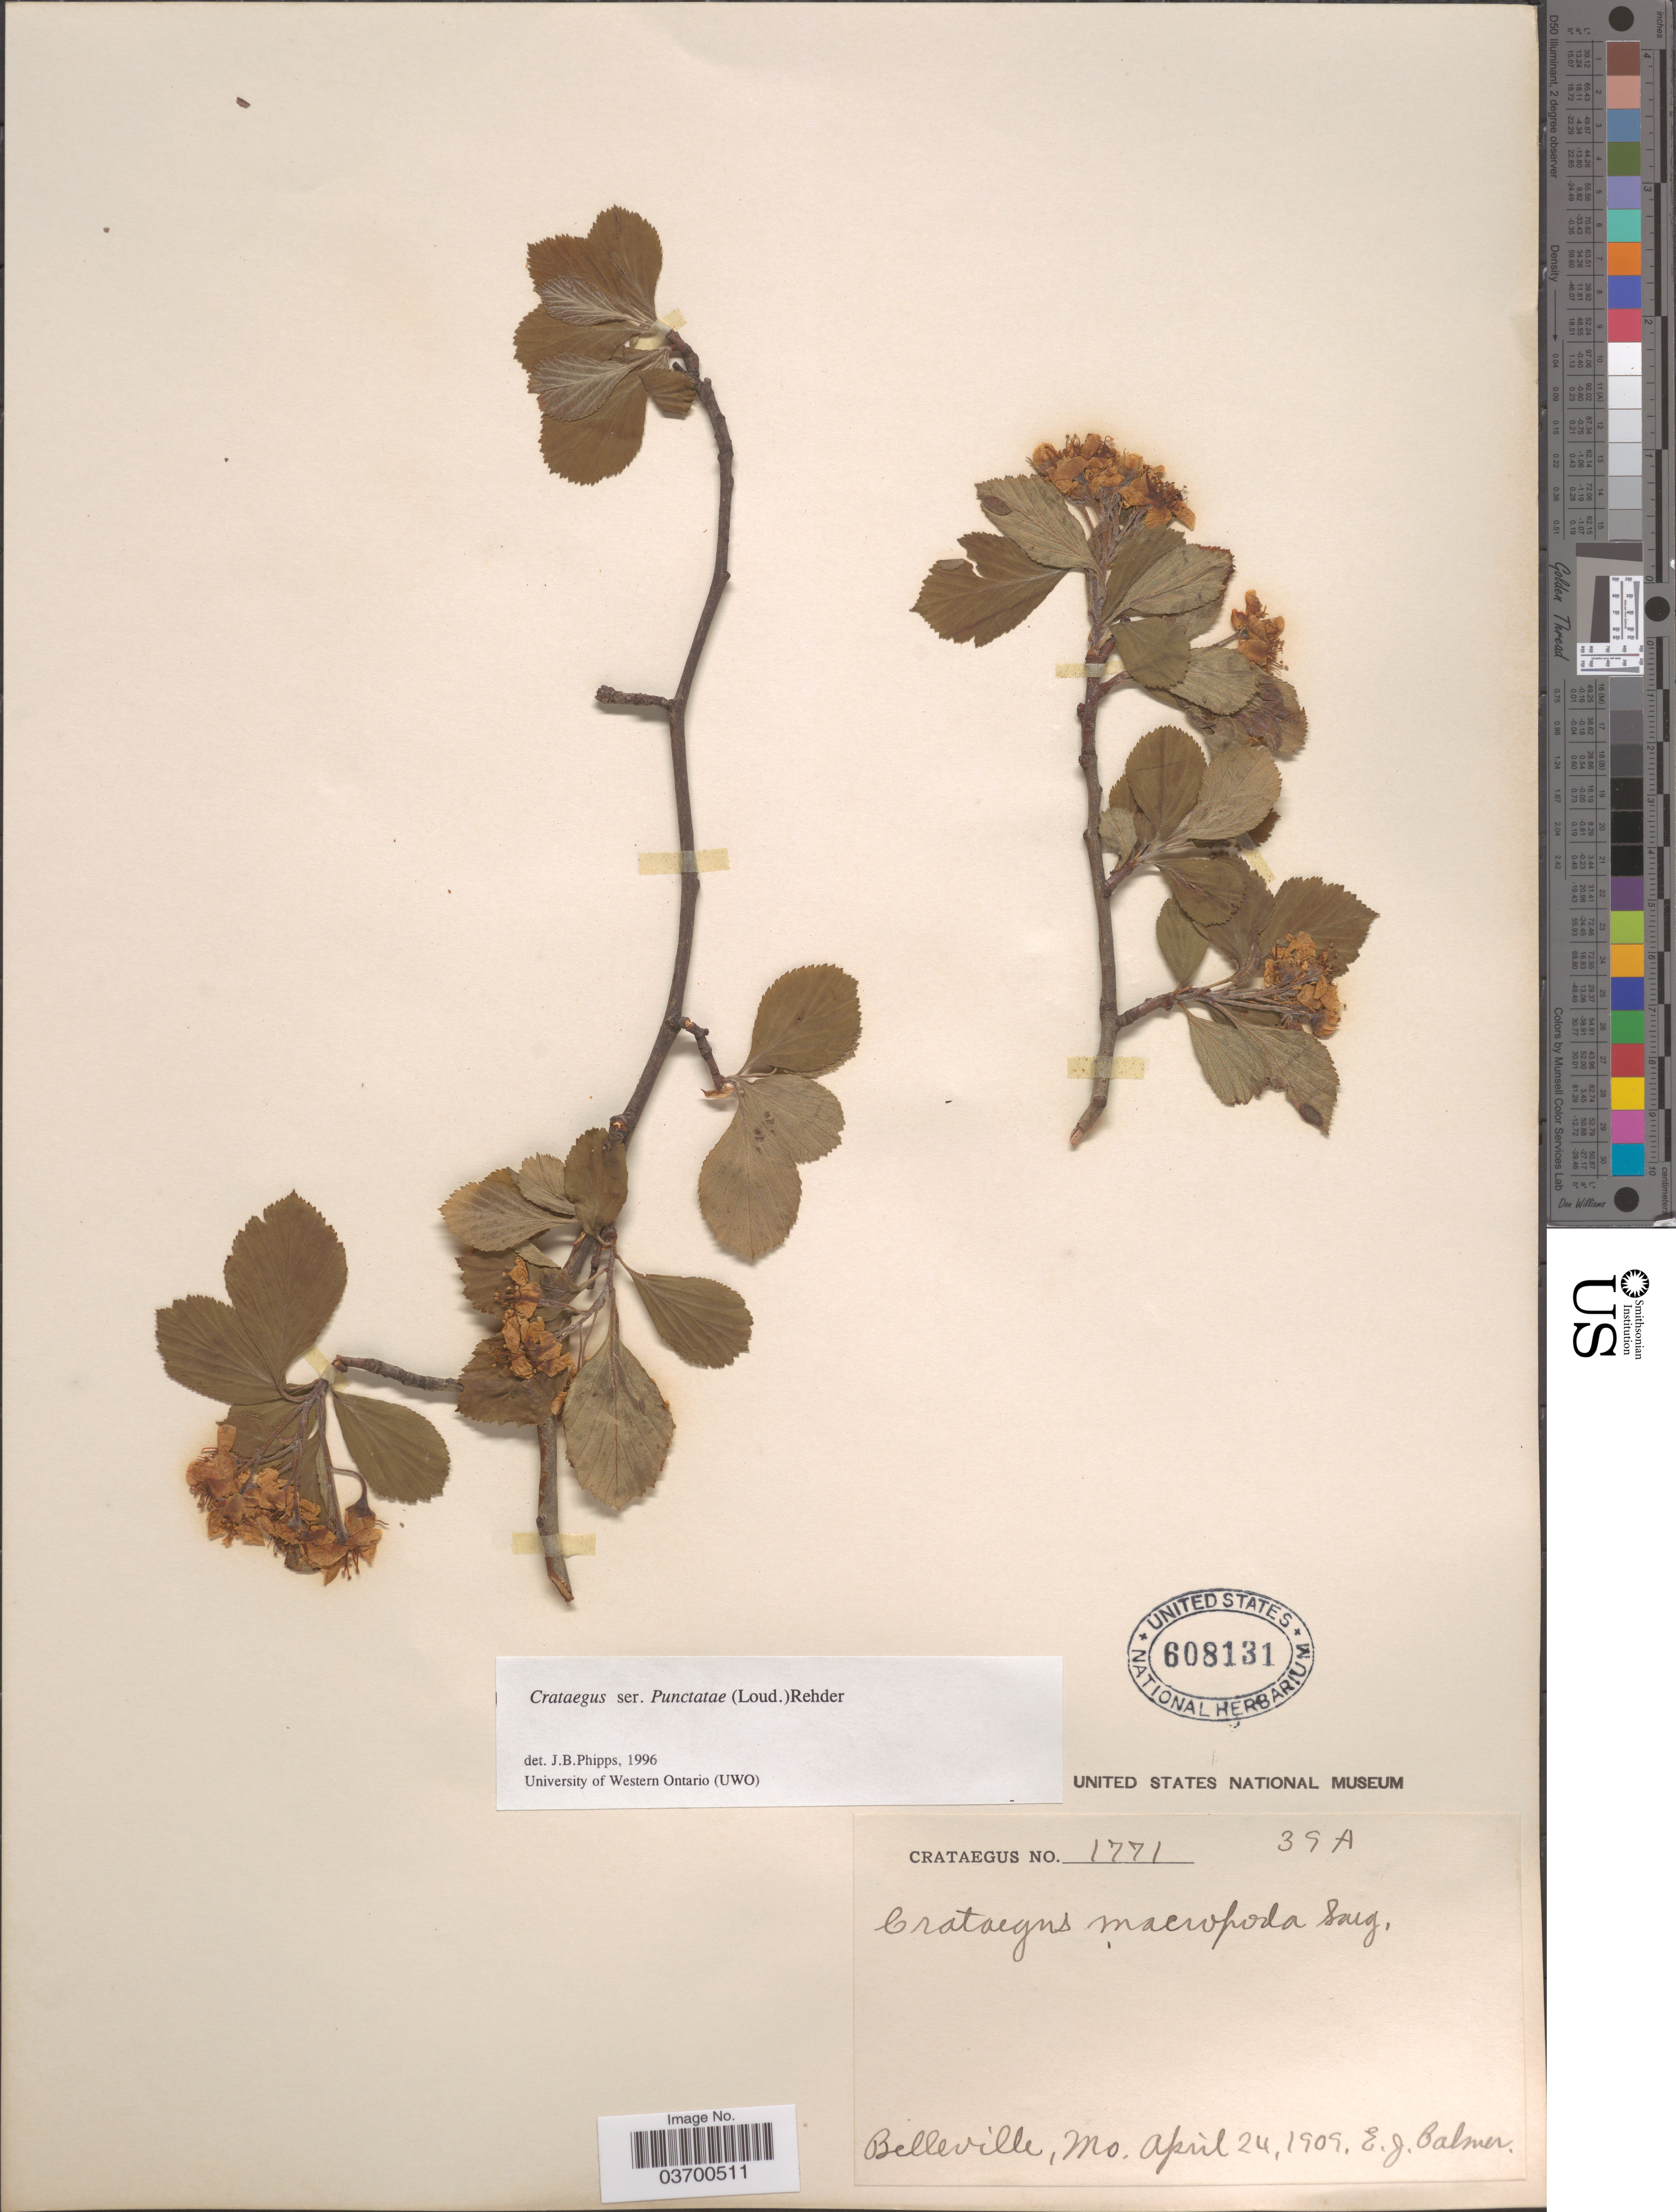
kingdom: Plantae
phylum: Tracheophyta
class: Magnoliopsida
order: Rosales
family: Rosaceae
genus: Crataegus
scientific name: Crataegus macropoda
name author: Sarg.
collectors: E. J. Palmer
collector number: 1771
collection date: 1909-04-24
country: United States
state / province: Missouri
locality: Belleville.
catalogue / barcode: US 608131